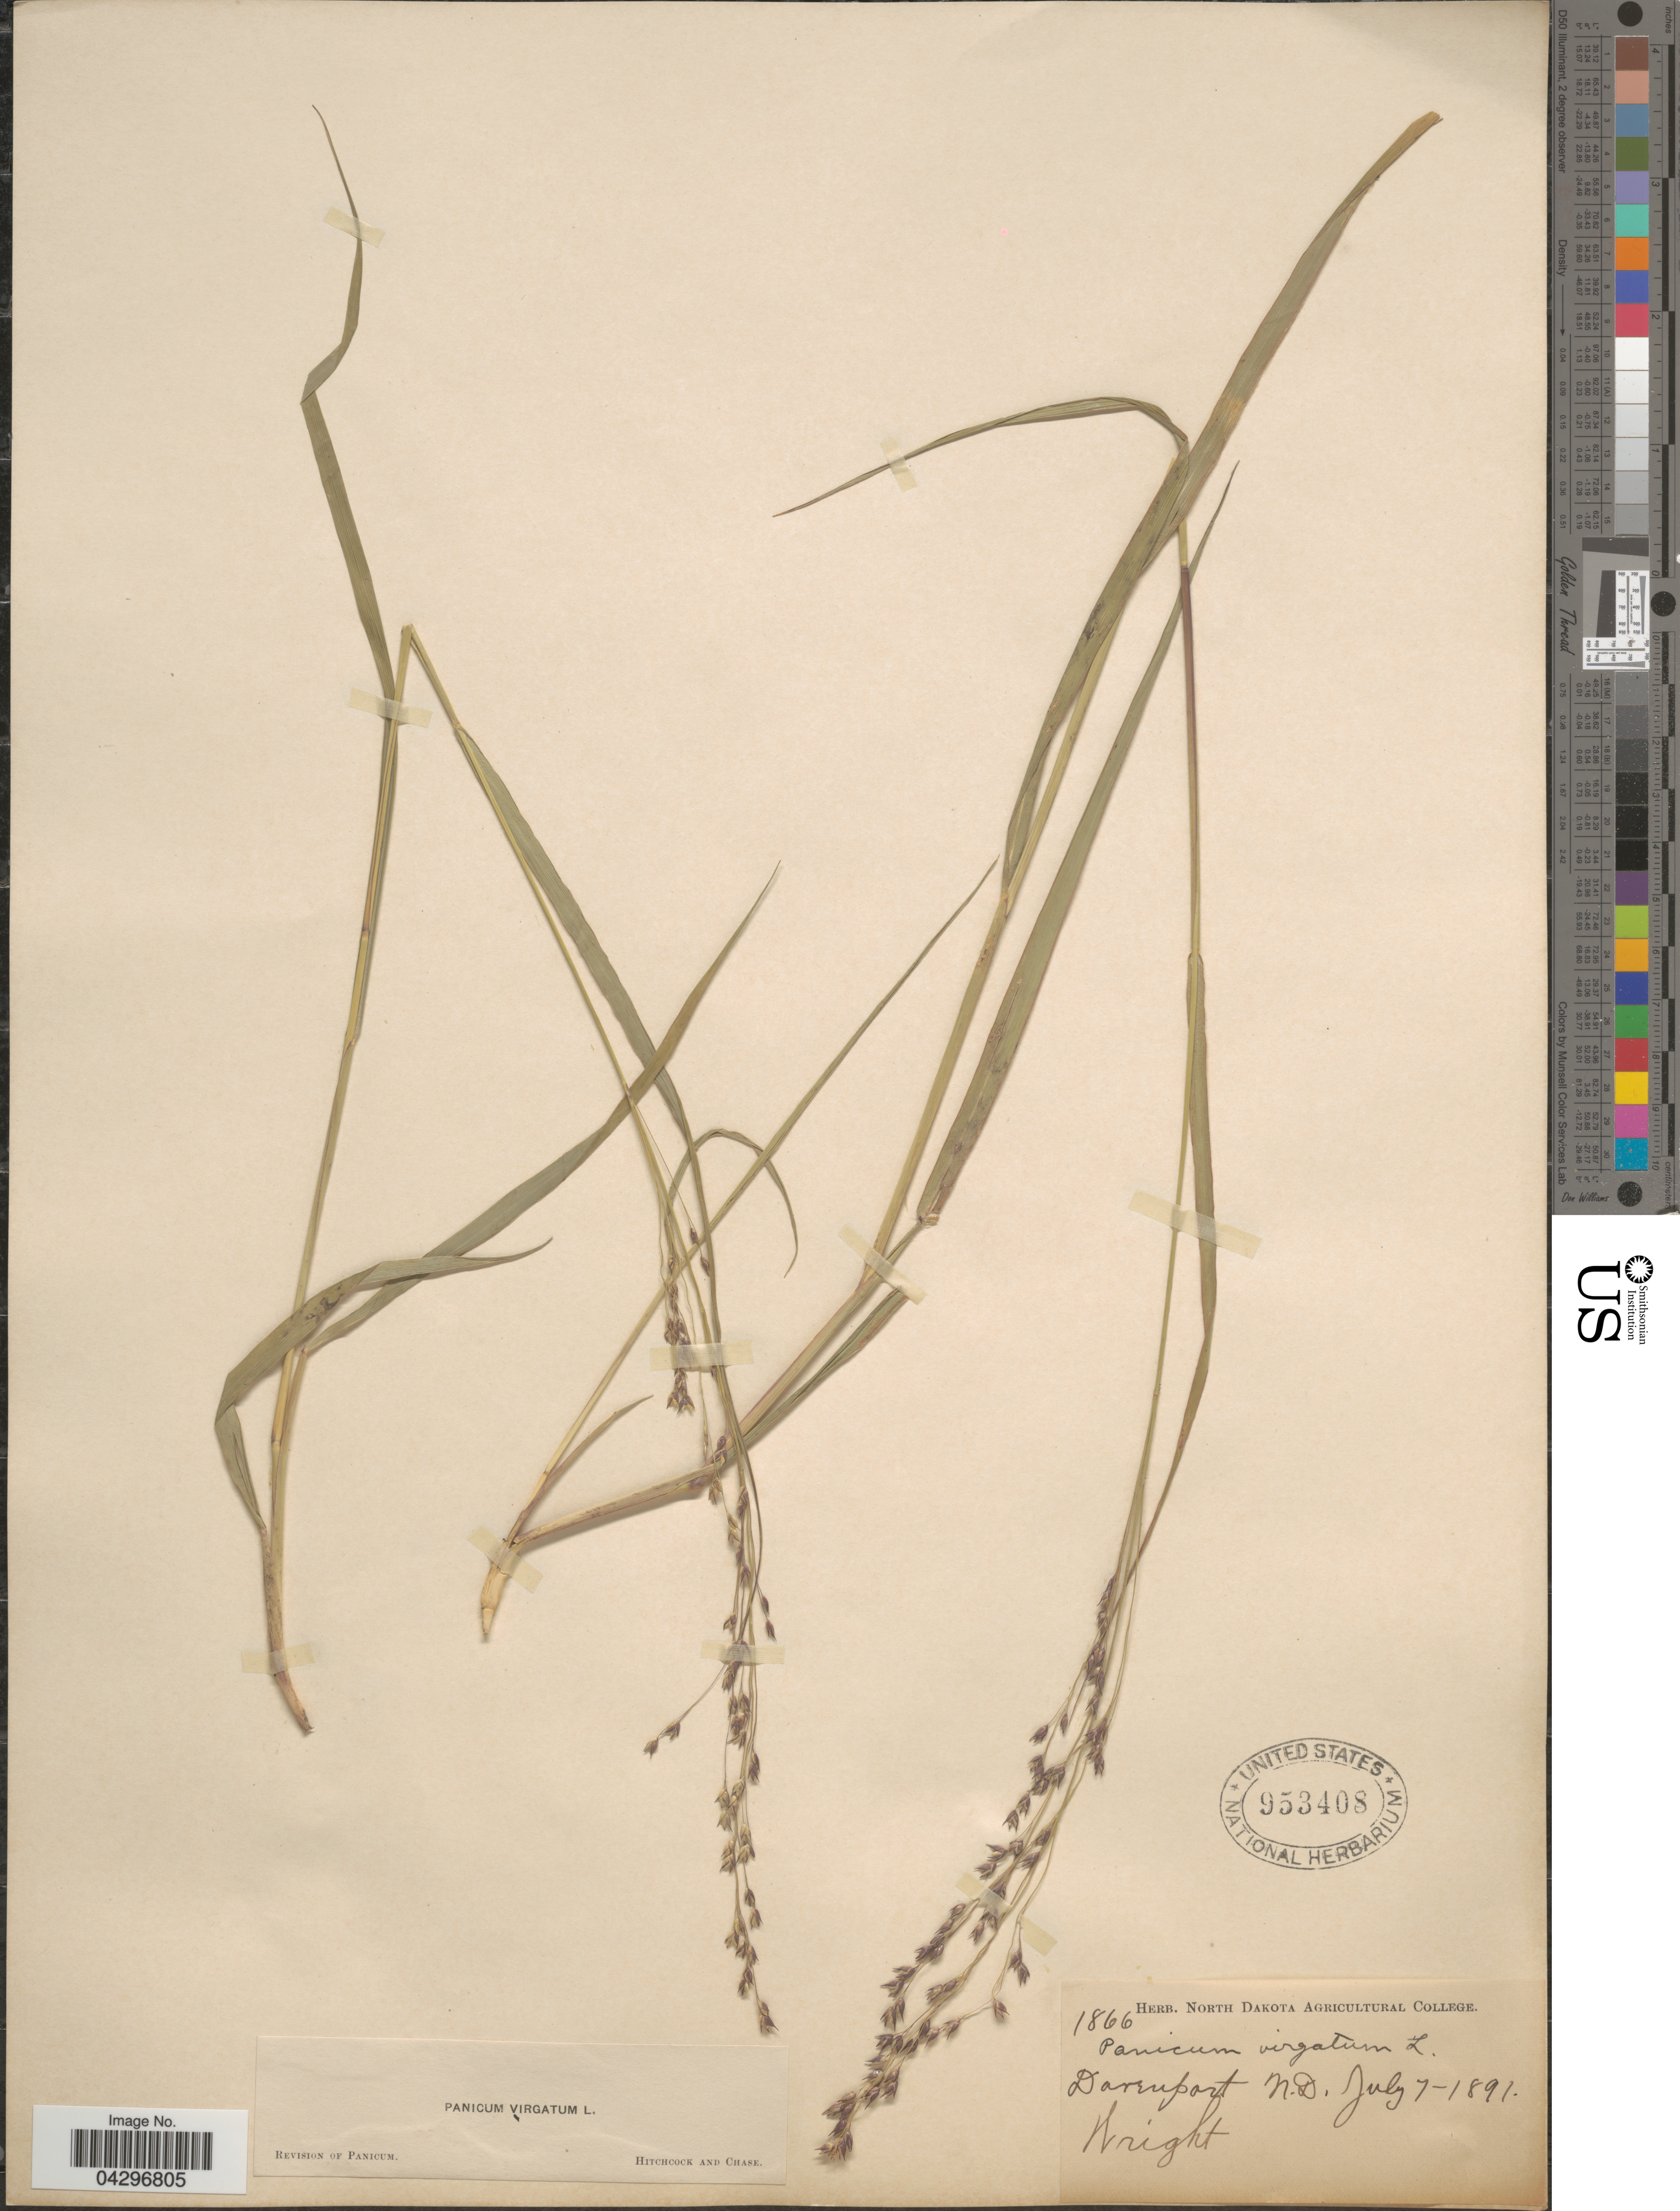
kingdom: Plantae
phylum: Tracheophyta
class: Liliopsida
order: Poales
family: Poaceae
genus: Panicum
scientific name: Panicum virgatum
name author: L.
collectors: Wright, --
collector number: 1866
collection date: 1891-07-07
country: United States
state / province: North Dakota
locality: Davenport.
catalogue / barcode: US 953408